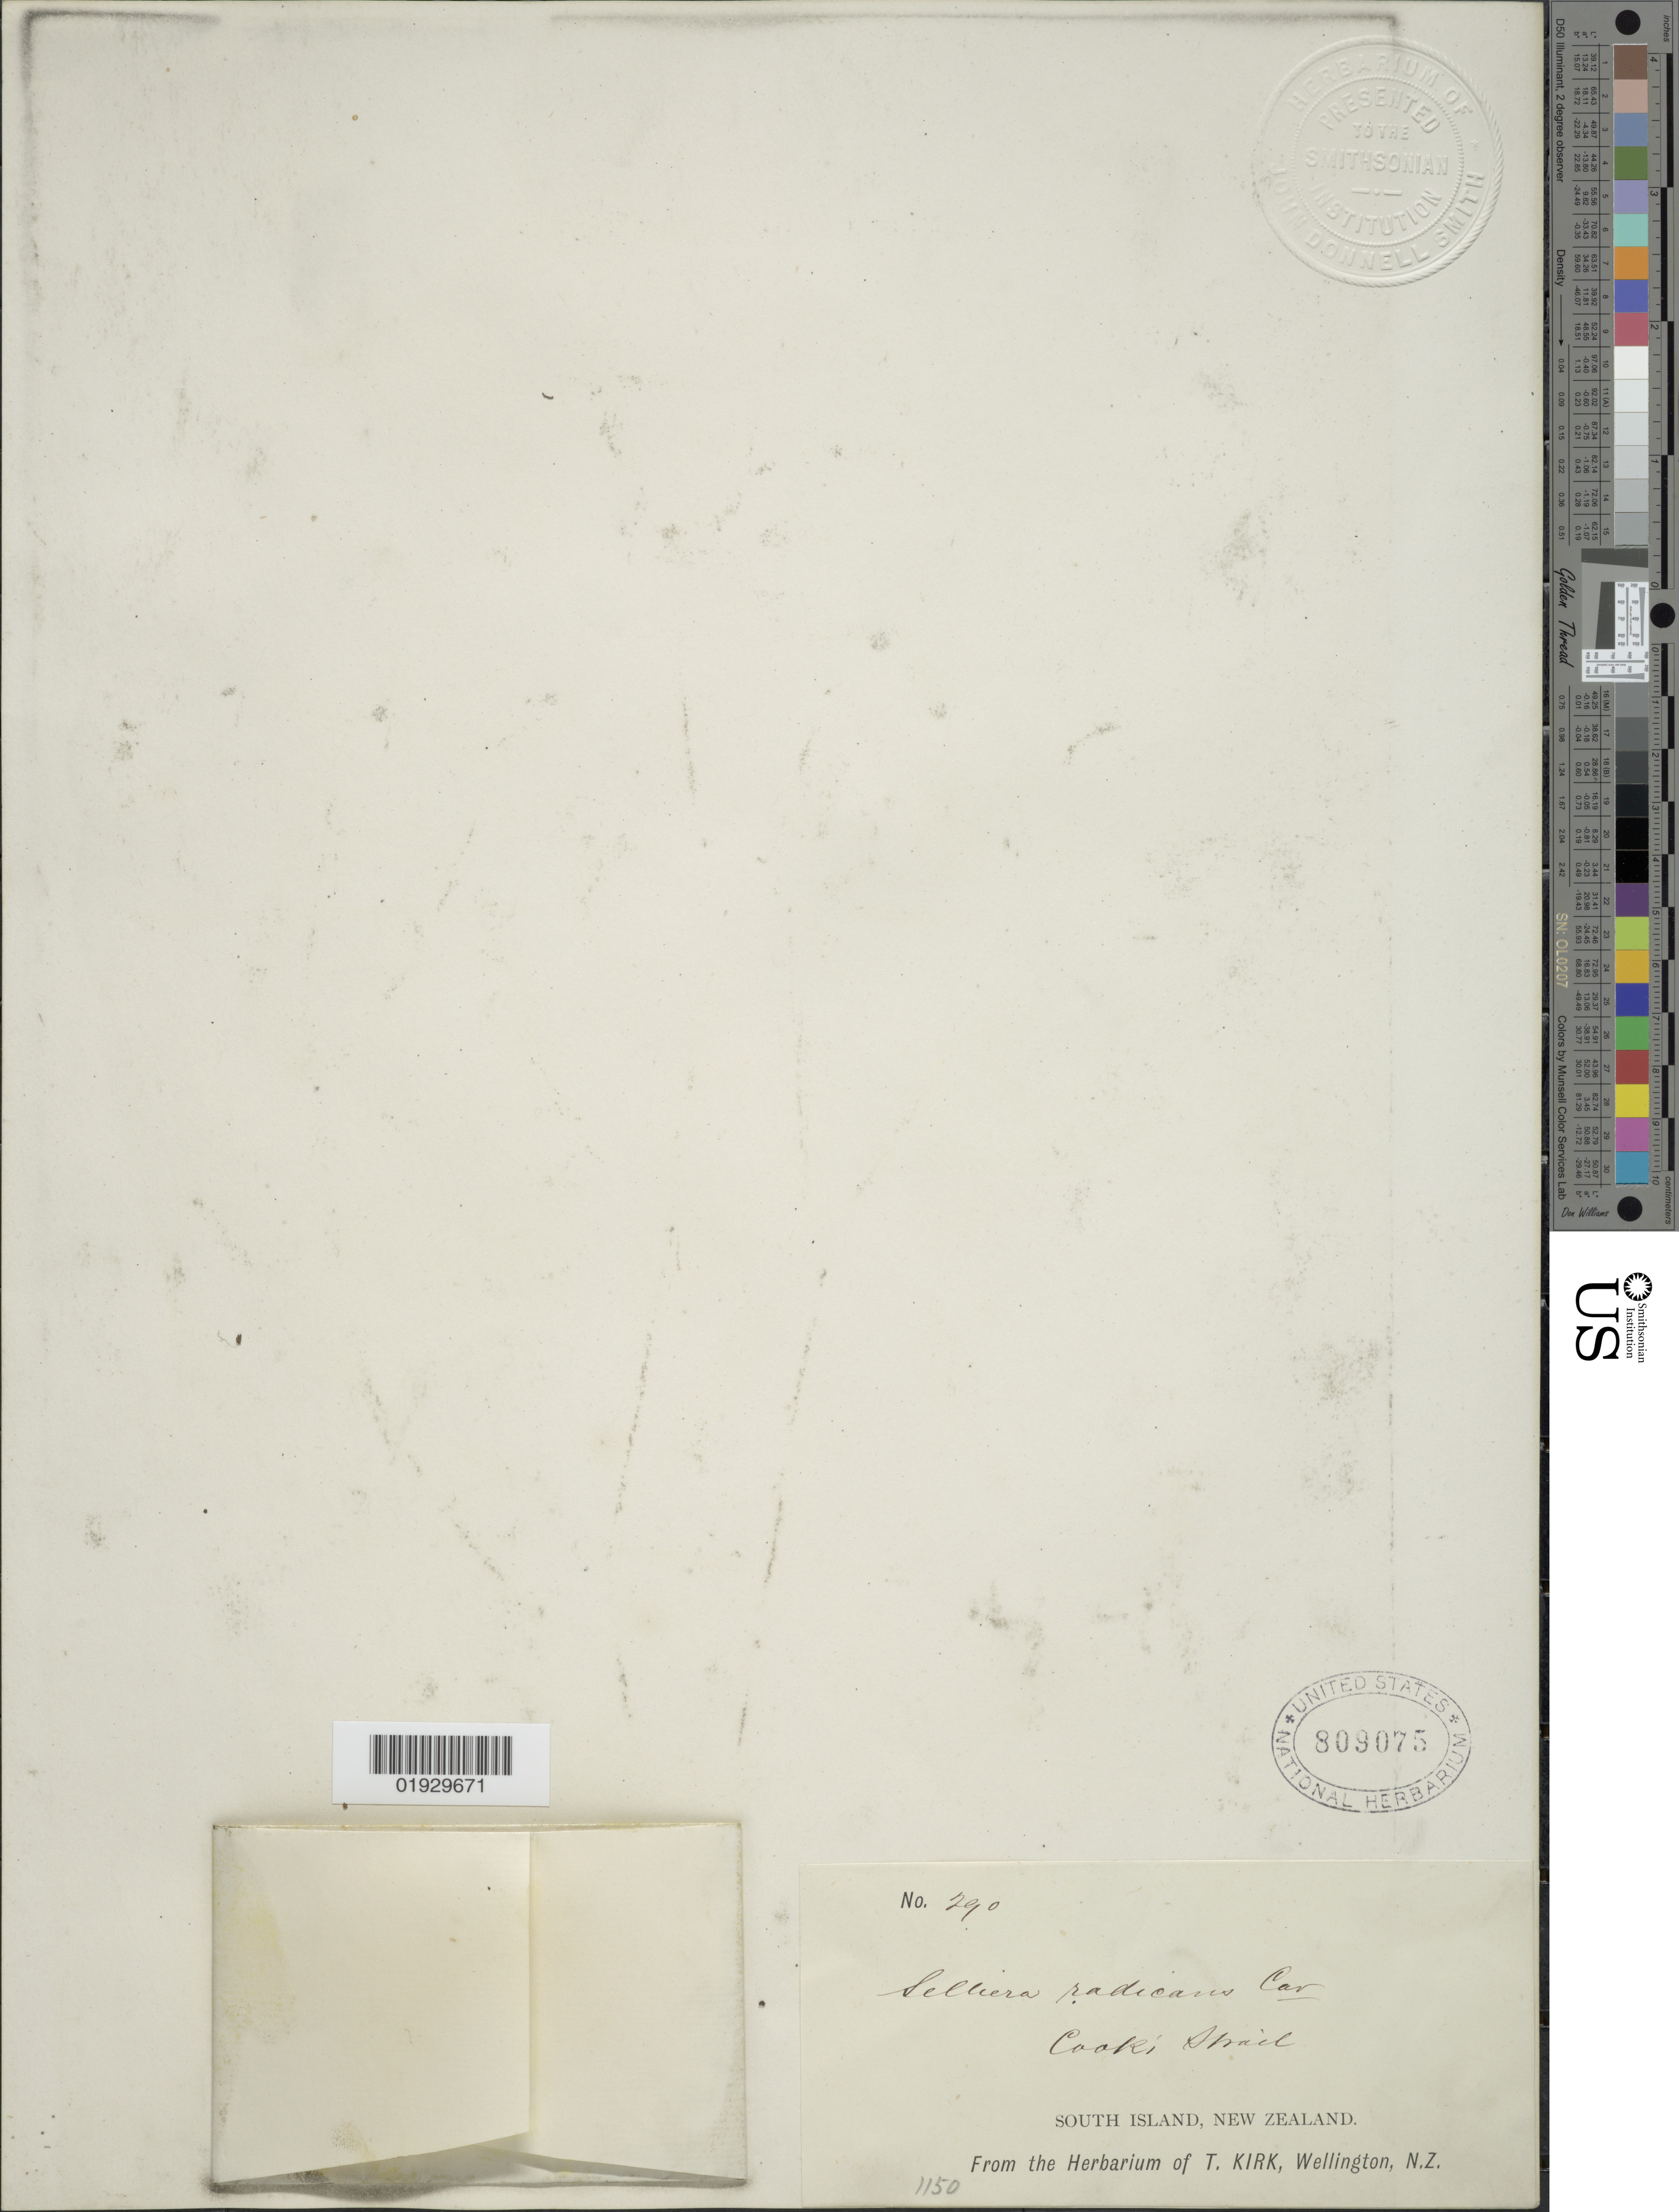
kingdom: Plantae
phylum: Tracheophyta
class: Magnoliopsida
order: Asterales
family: Goodeniaceae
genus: Selliera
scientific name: Selliera radicans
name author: Cav.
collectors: ex herb. T. Kirk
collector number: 290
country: New Zealand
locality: South Island.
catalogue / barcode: US 809075